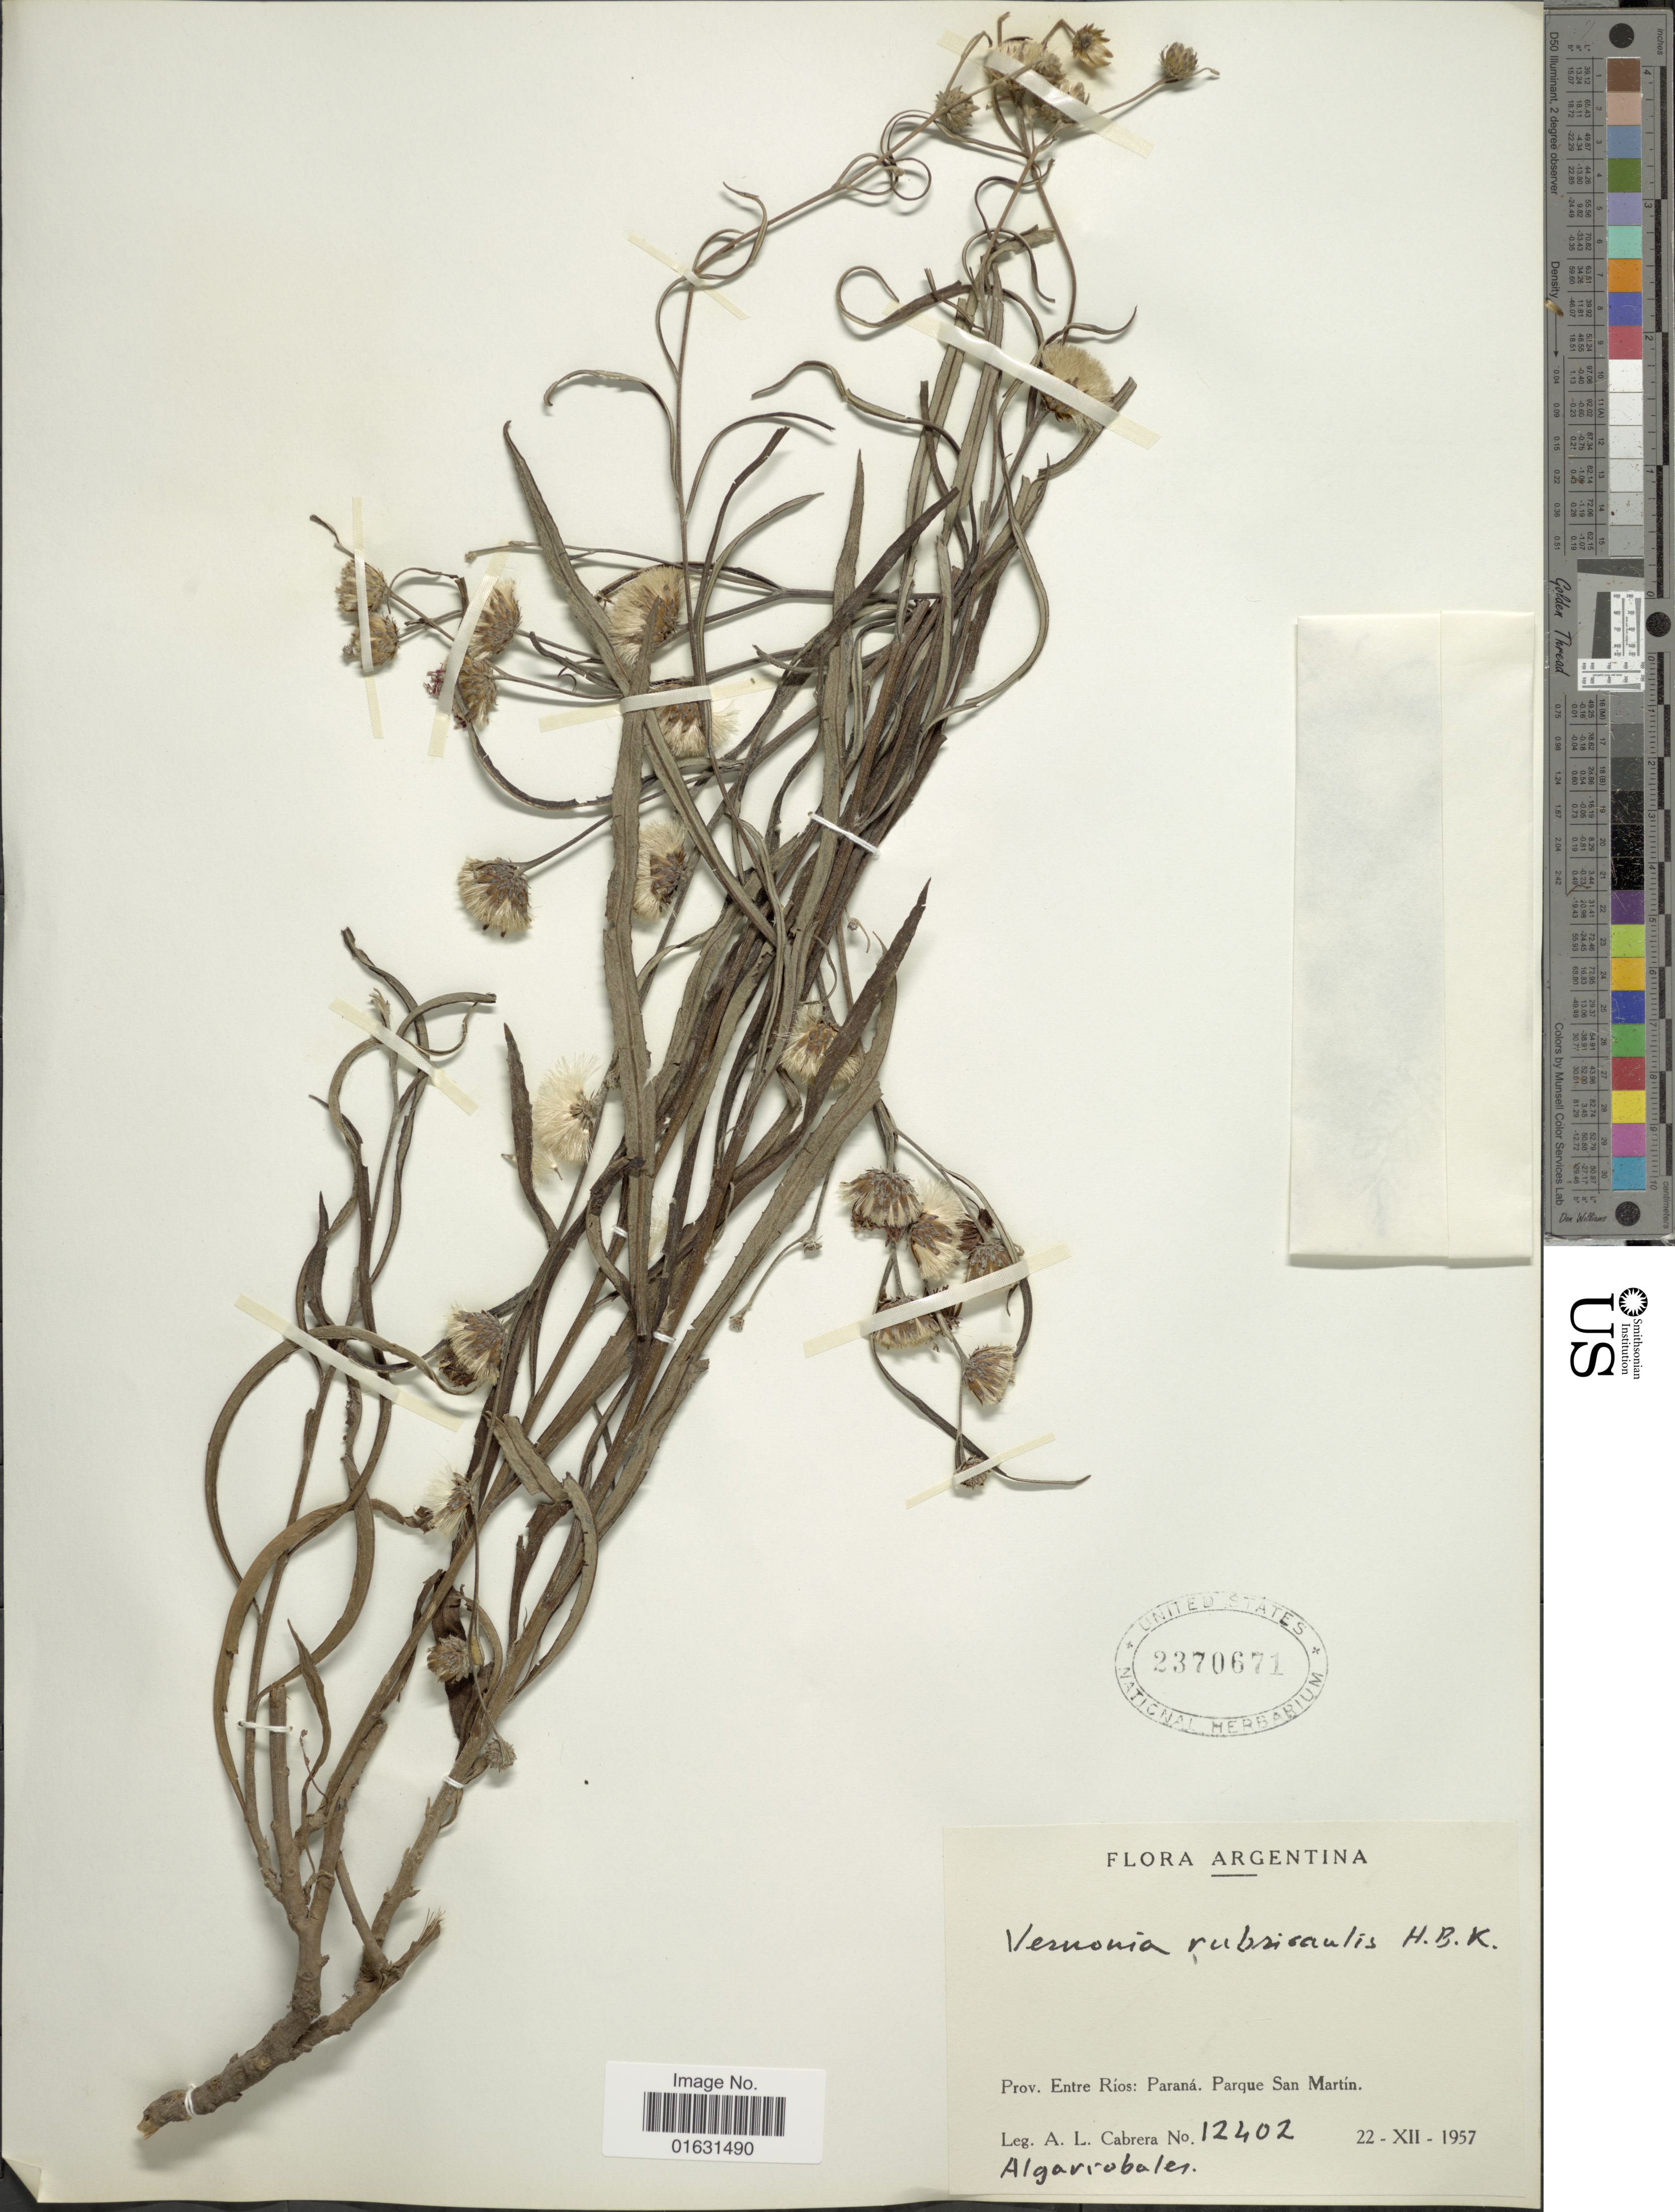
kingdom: Plantae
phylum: Tracheophyta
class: Magnoliopsida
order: Asterales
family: Asteraceae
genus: Lessingianthus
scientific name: Lessingianthus rubricaulis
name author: (Humb. & Bonpl.) H. Rob.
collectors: A. L. Cabrera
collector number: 12402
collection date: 1957-12-22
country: Argentina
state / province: Entre Rios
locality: Parana, Parque San Martin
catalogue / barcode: US 2370671